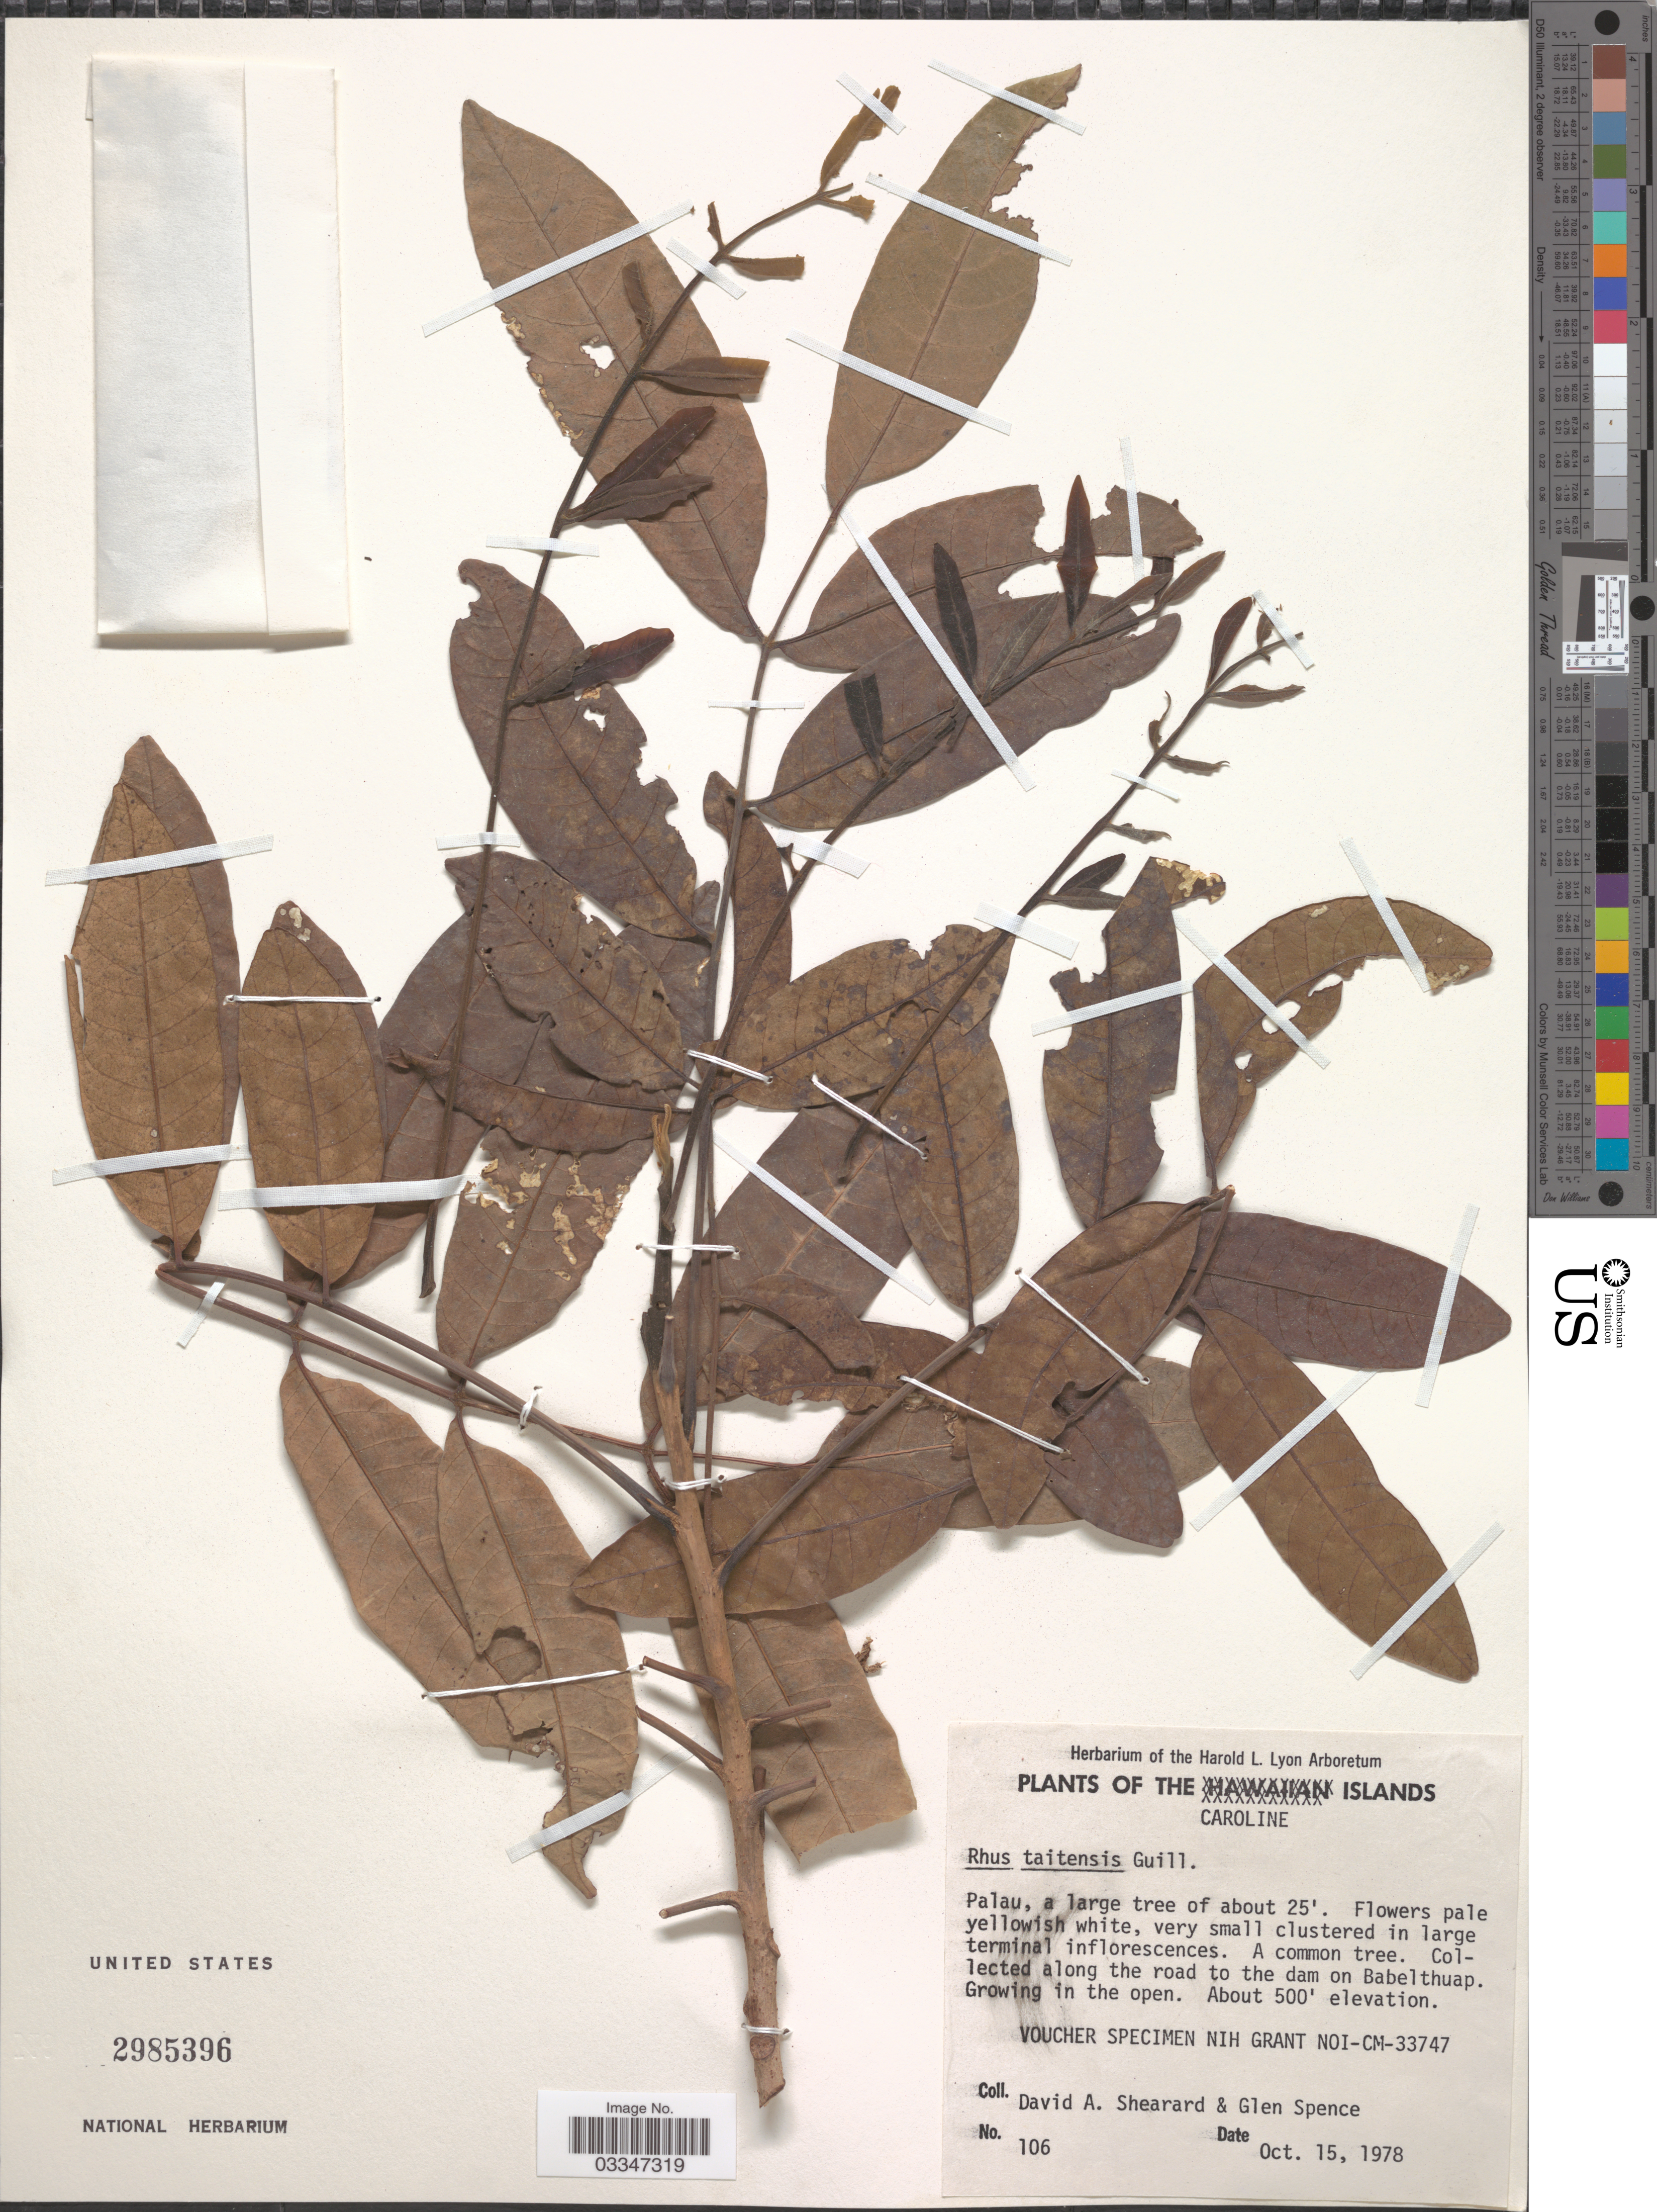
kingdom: Plantae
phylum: Tracheophyta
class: Magnoliopsida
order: Sapindales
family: Anacardiaceae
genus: Rhus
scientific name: Rhus taitensis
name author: Guill.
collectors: D. Shearard & G. Spence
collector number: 106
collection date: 1978-10-15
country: Palau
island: Babeldaob [Babelthuap]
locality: Caroline Islands. Palau. Along the road to the dam on Babelthuap.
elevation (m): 152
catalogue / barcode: US 2985396